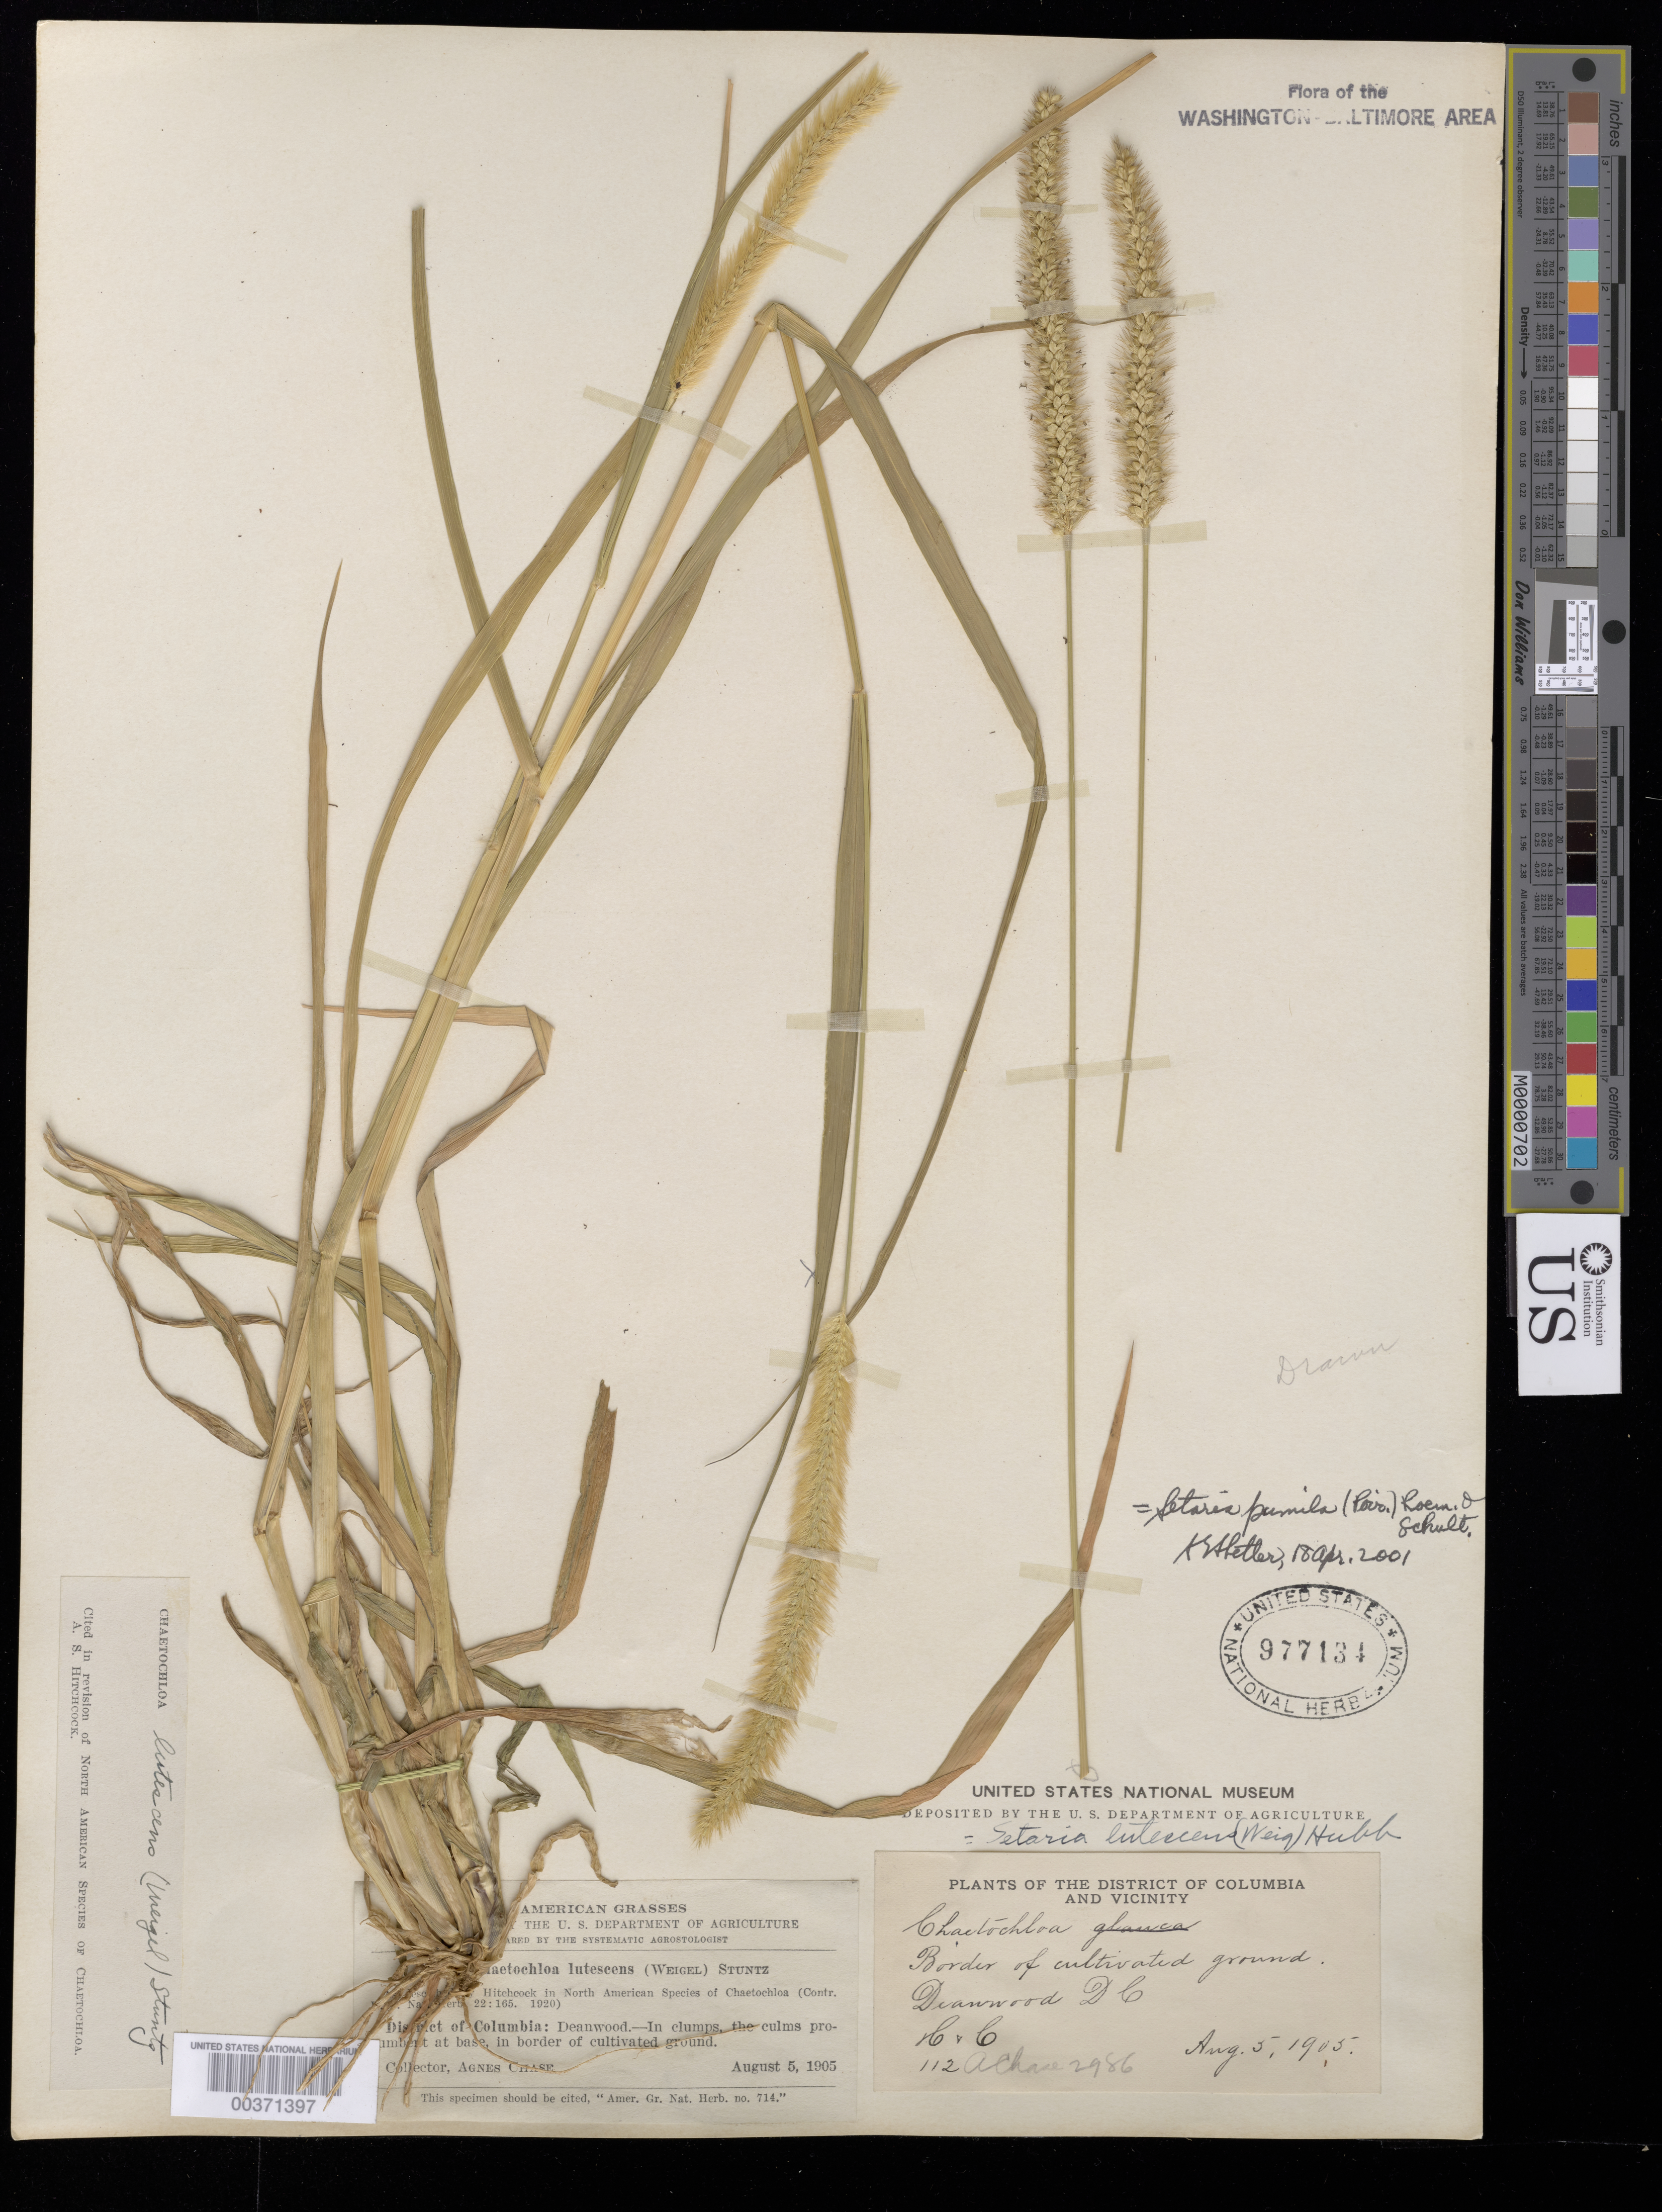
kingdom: Plantae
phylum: Tracheophyta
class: Liliopsida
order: Poales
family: Poaceae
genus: Setaria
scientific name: Setaria pumila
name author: (Poir.) Roem. & Schult.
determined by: Shetler, Stanwyn G., (US), NMNH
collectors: A. Chase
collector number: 112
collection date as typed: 05 Aug 1905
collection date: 1905-08-05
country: United States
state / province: District of Columbia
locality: Deanwood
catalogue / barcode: US 977134